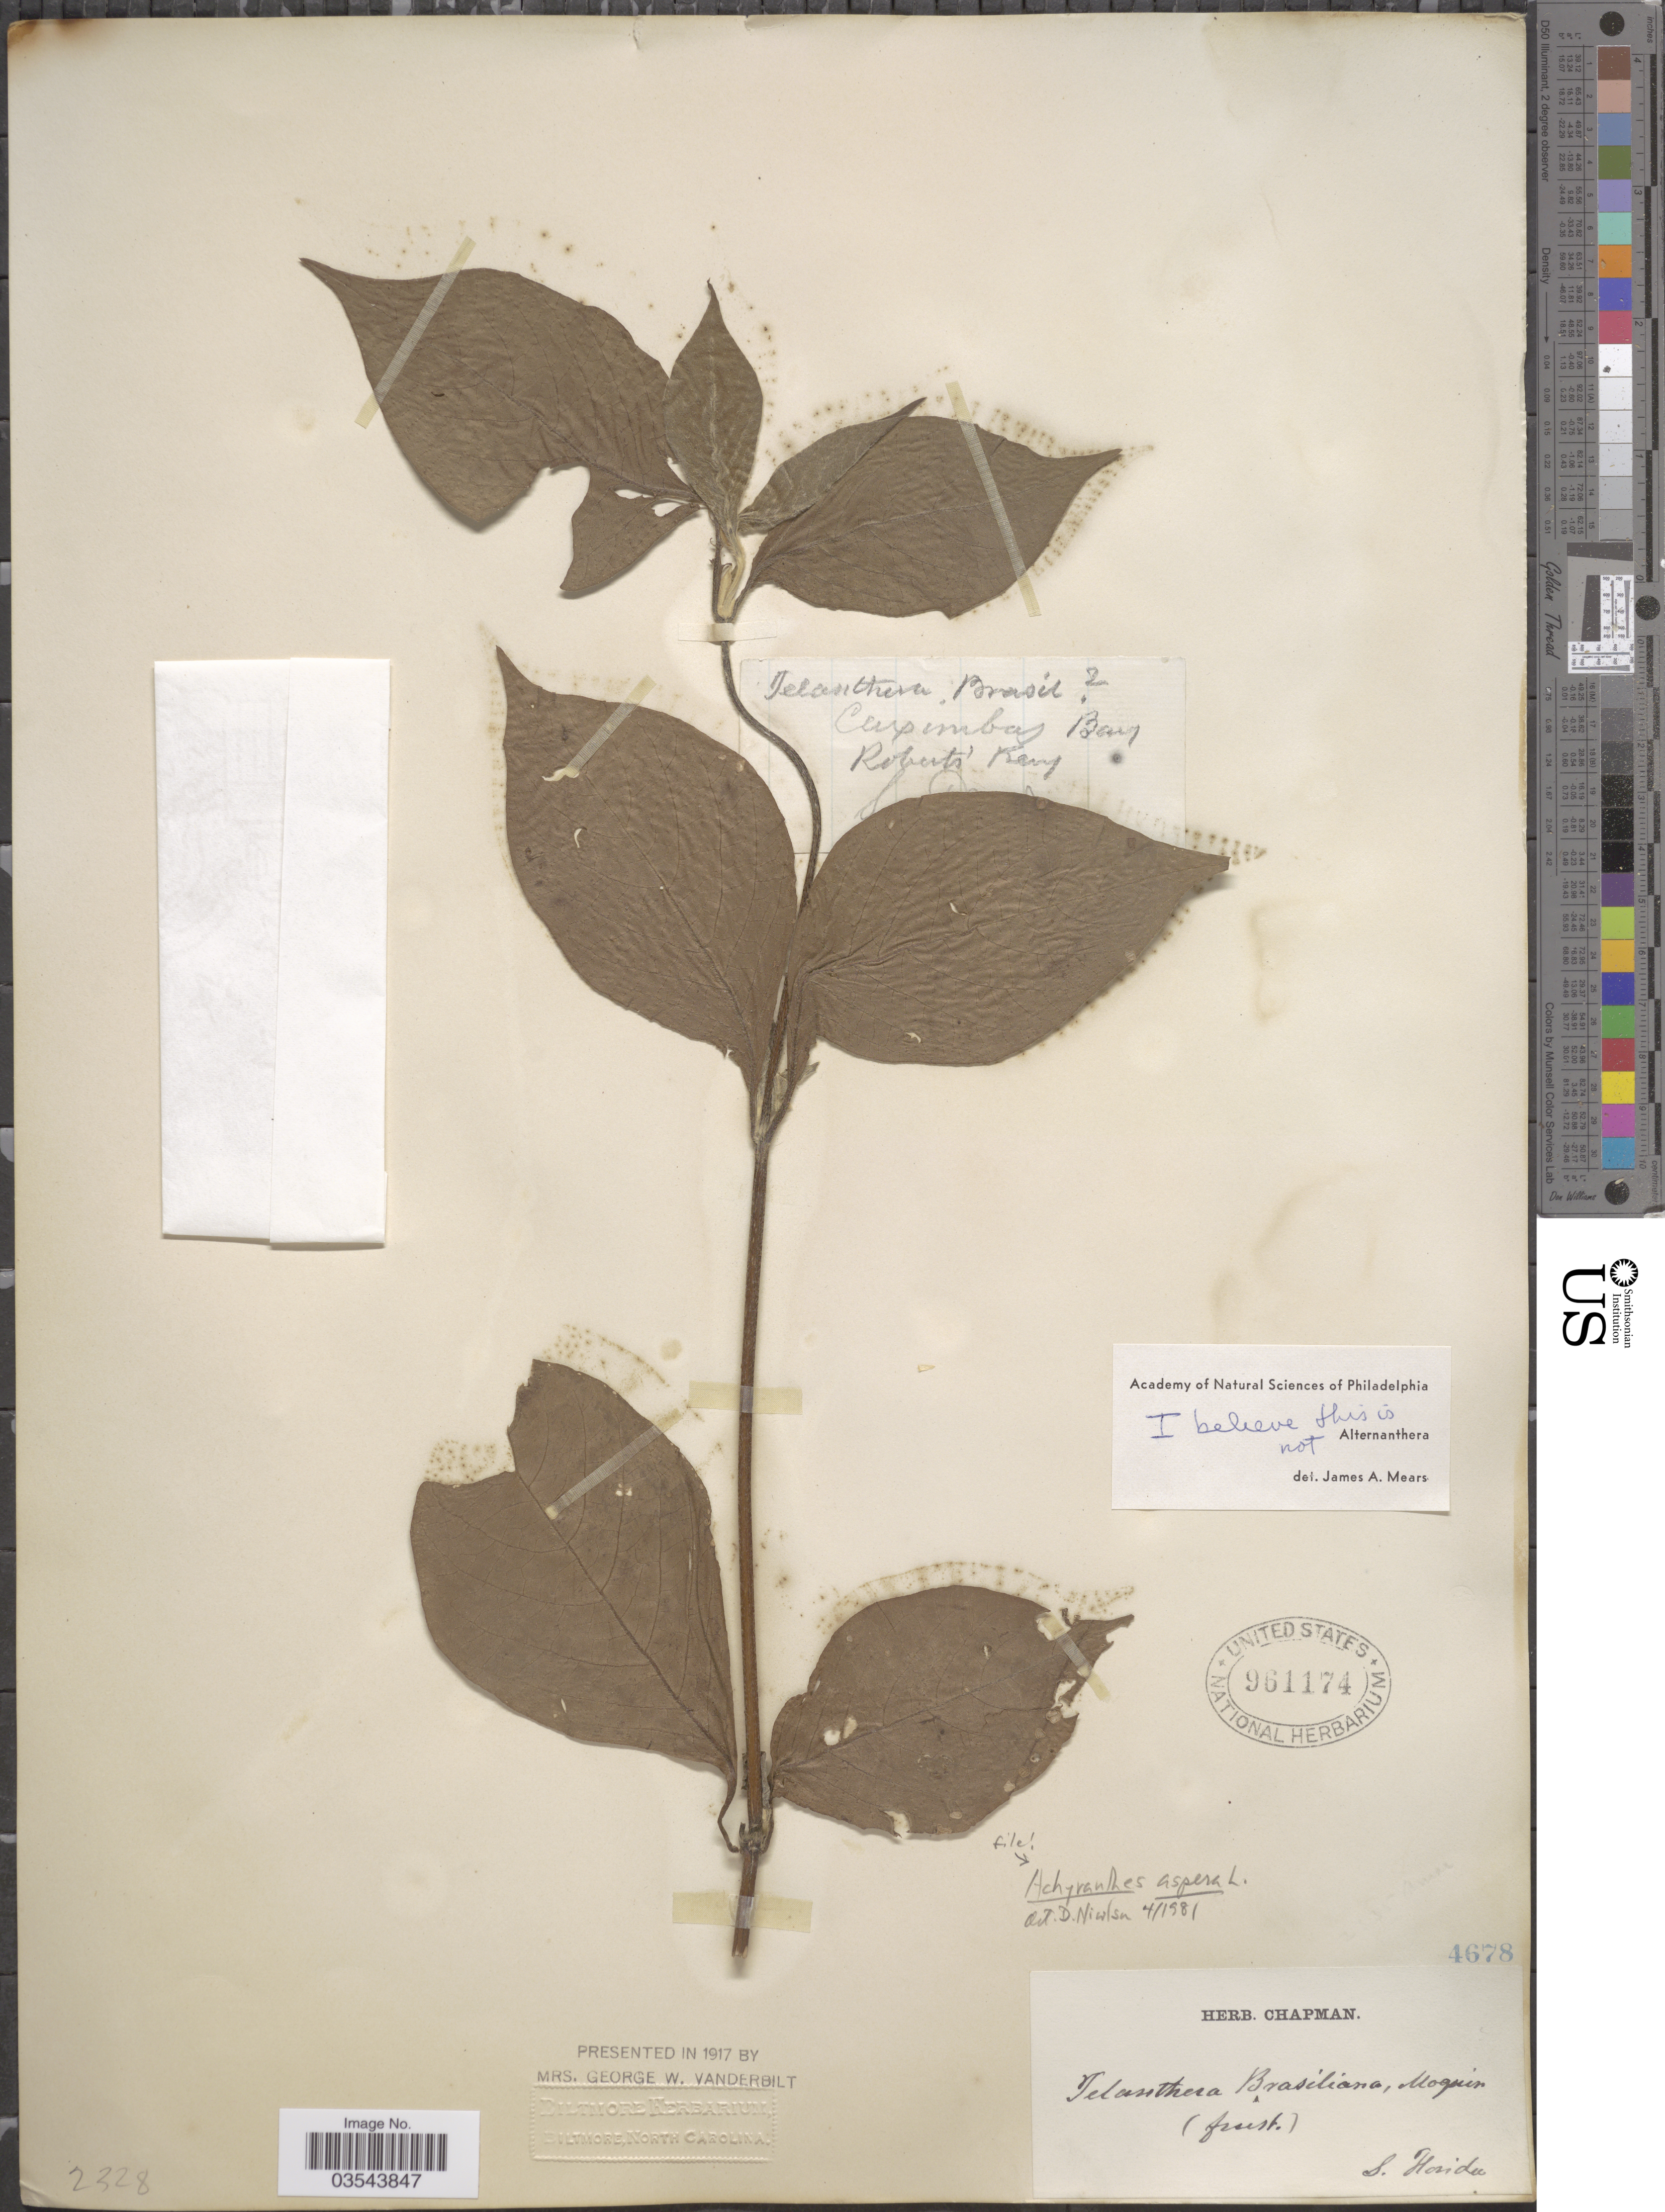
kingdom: Plantae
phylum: Tracheophyta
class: Magnoliopsida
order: Caryophyllales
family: Amaranthaceae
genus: Achyranthes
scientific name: Achyranthes aspera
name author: L.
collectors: ex herb. Chapman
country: United States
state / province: Florida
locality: Caxambas Bay, Robert's Key. S. Florida.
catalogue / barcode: US 961174